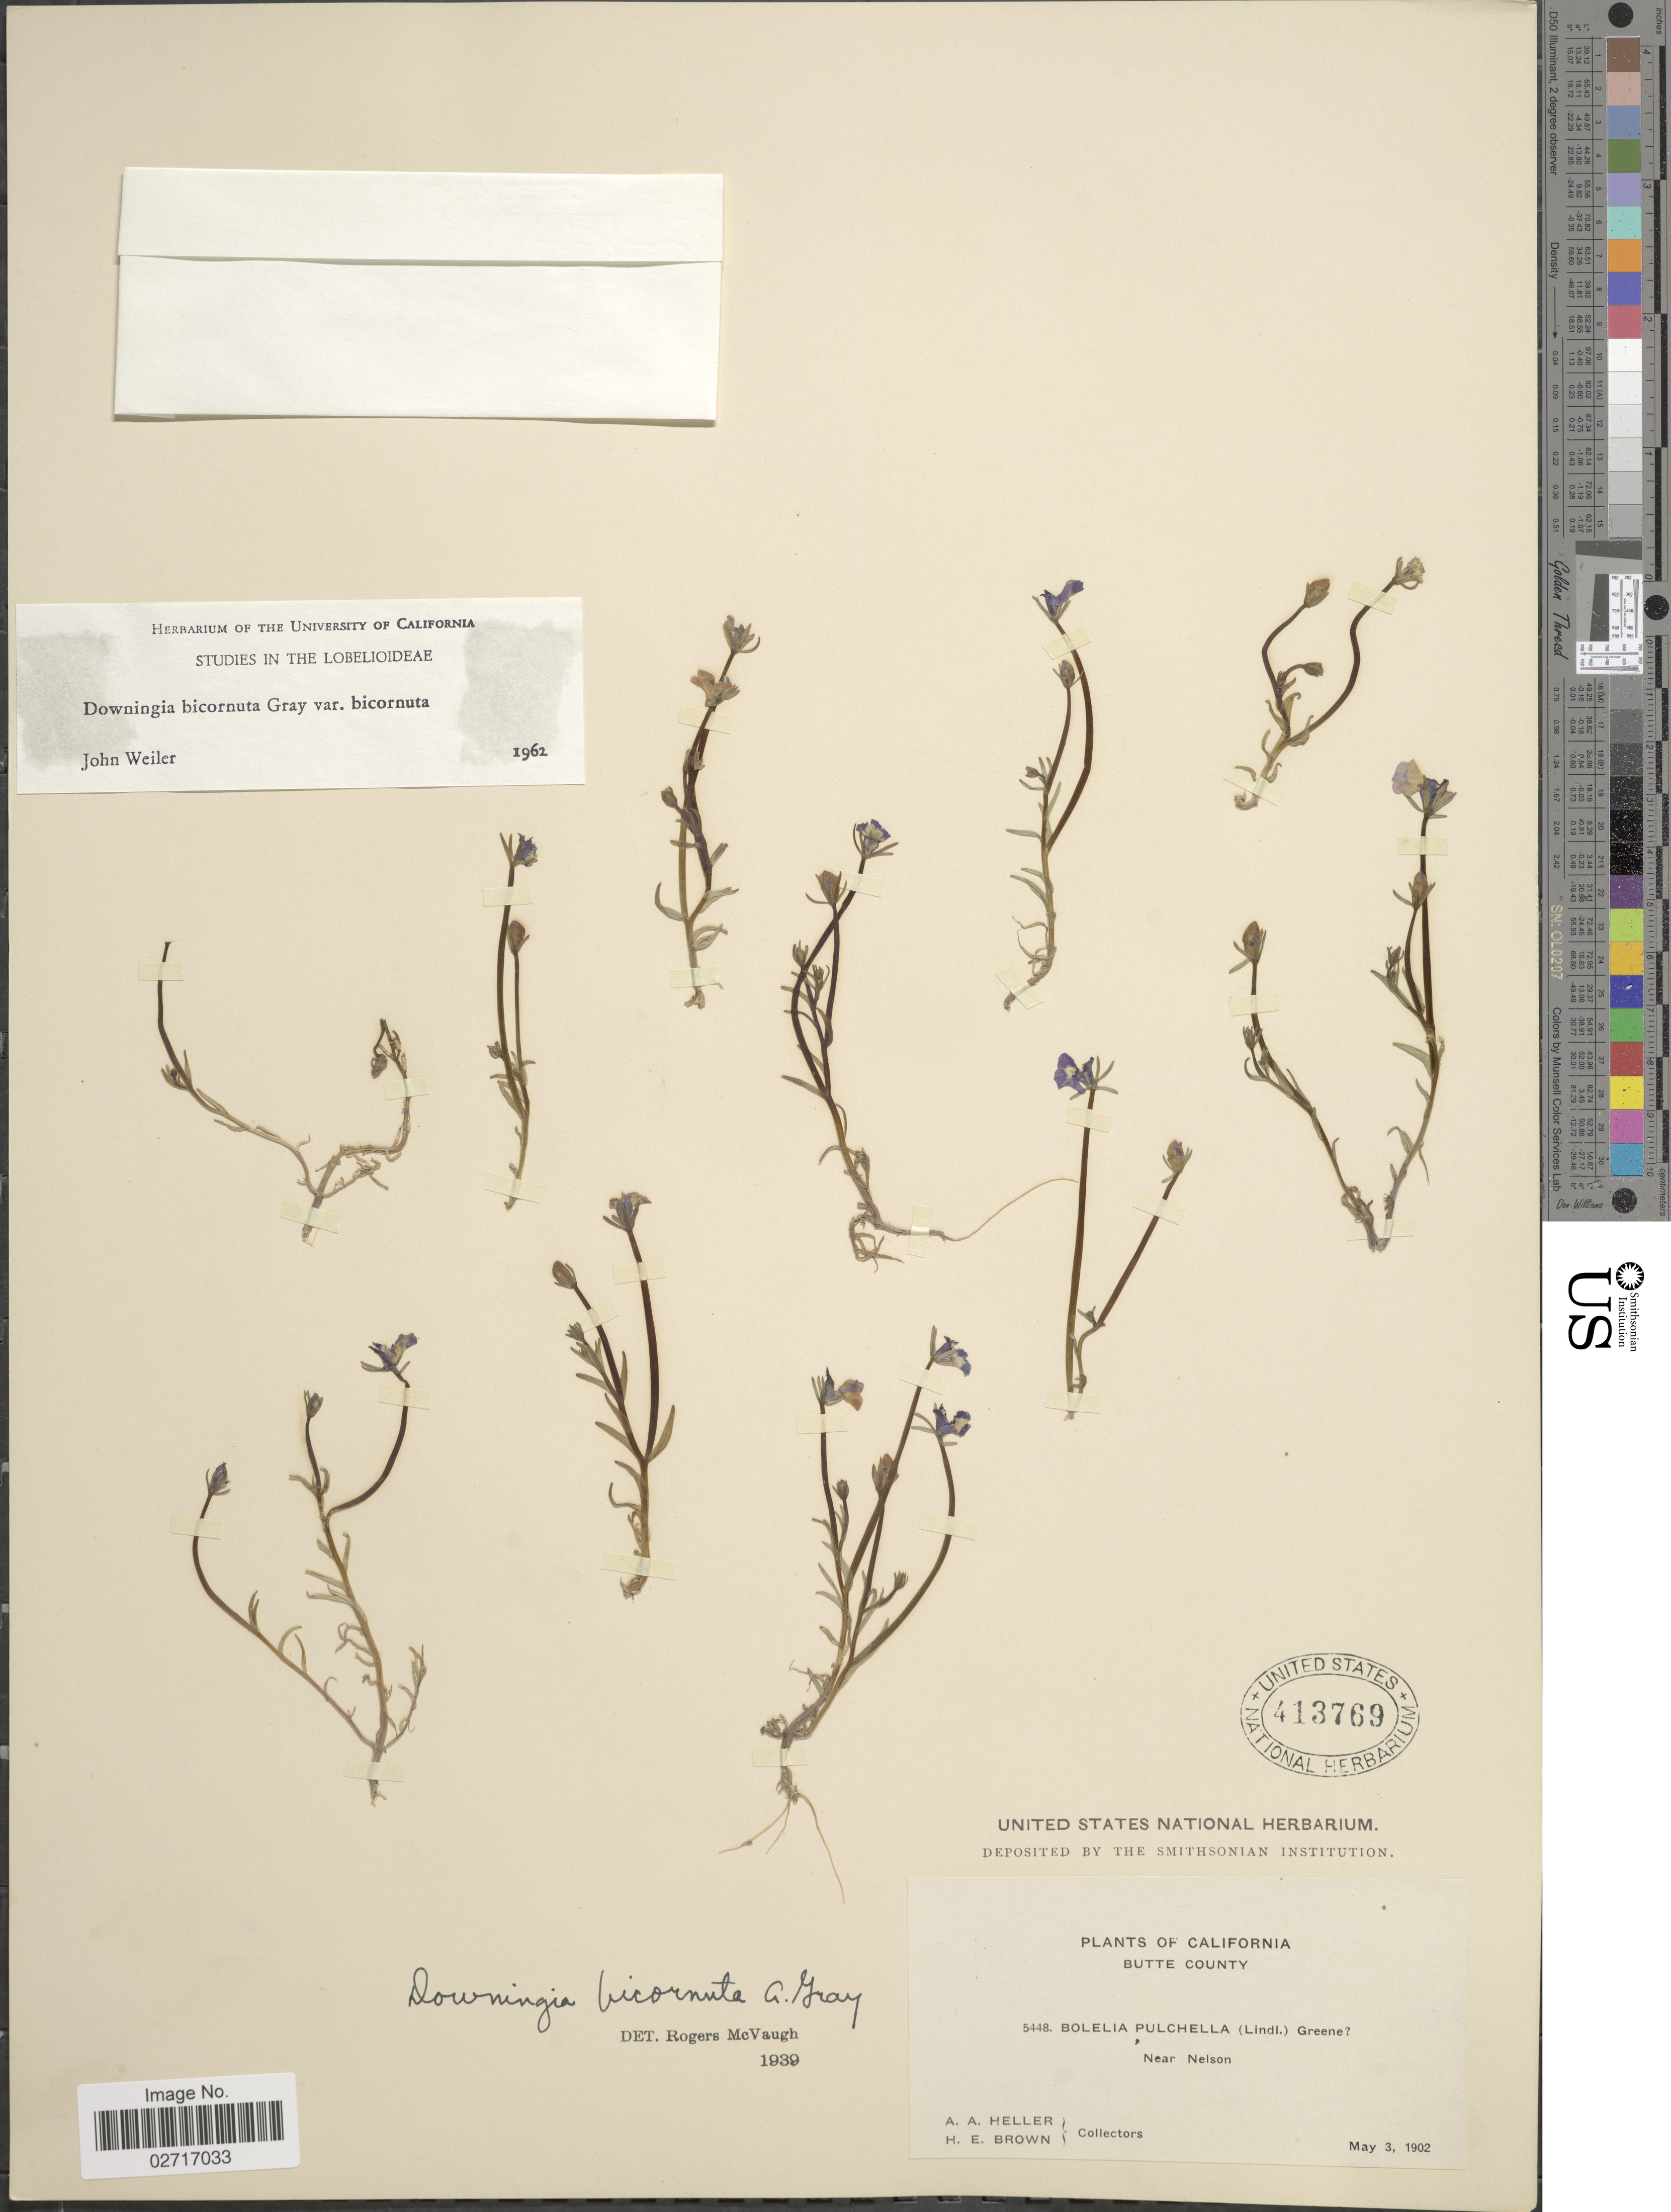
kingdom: Plantae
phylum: Tracheophyta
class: Magnoliopsida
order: Asterales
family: Campanulaceae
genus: Downingia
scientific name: Downingia bicornuta var. bicornuta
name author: A. Gray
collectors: A. A. Heller & H. E. Brown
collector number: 5448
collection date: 1902-05-03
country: United States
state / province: California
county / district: Butte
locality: Butte County. near Nelson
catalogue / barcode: US 413769